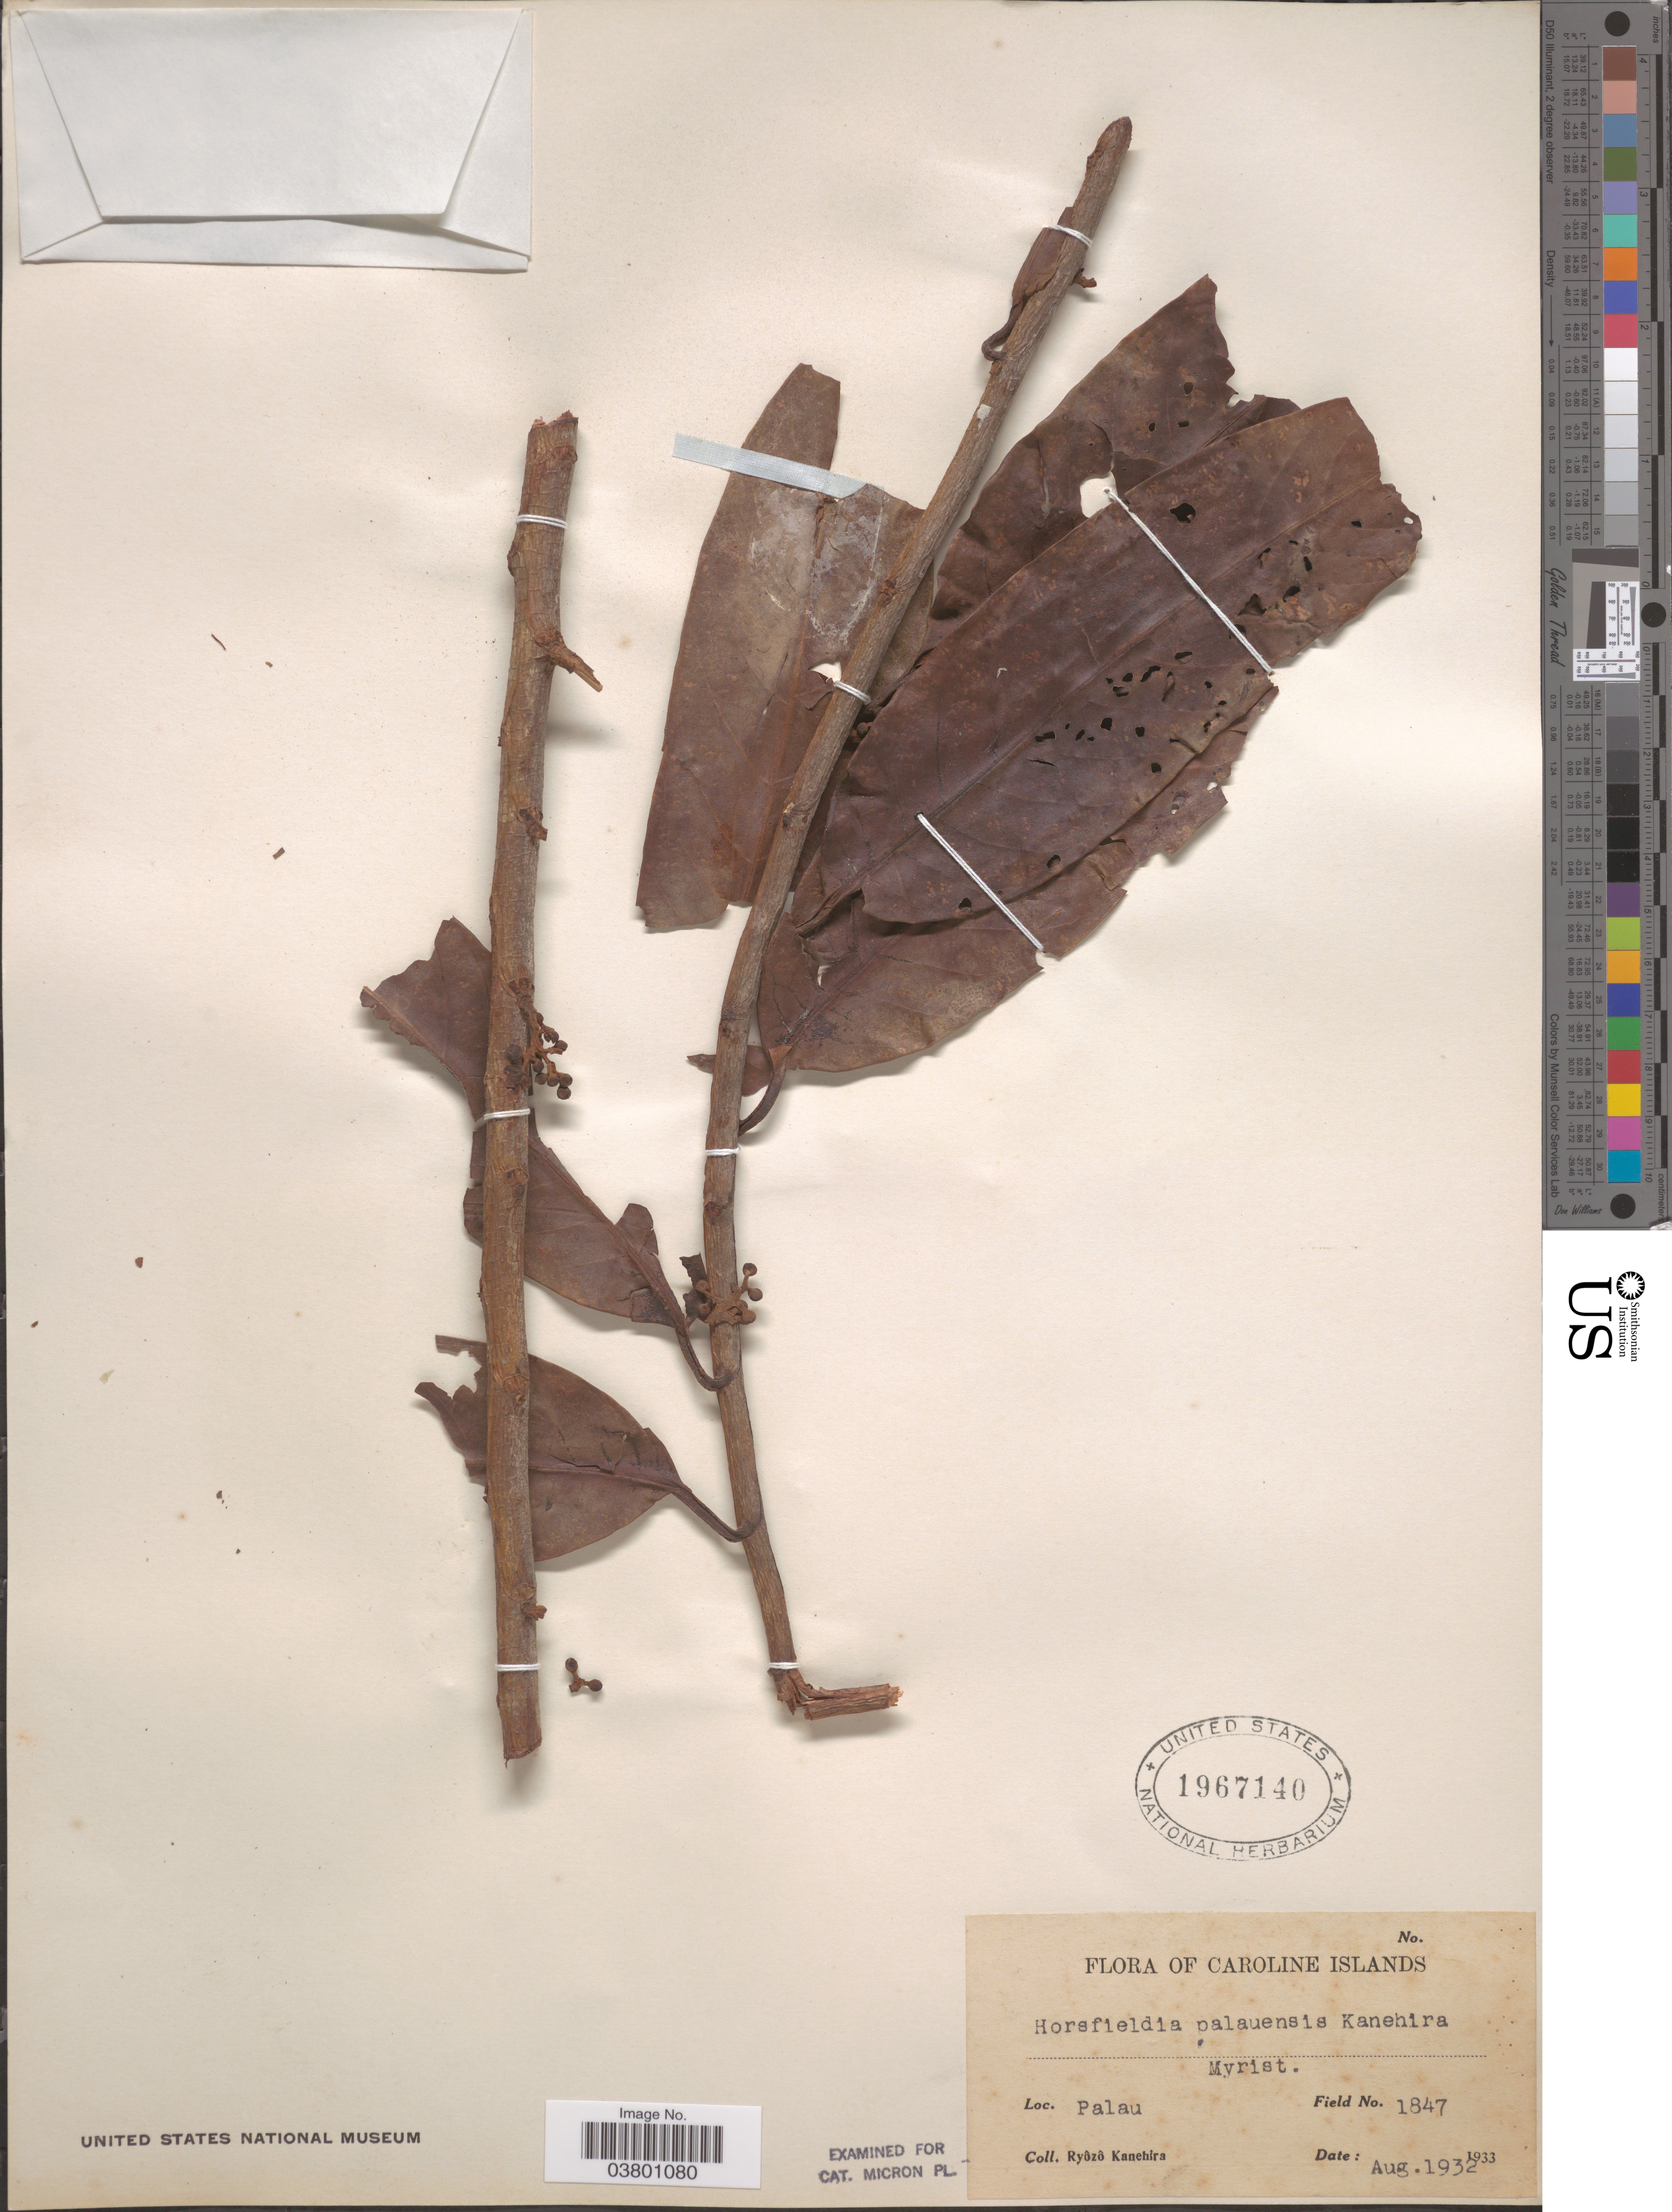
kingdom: Plantae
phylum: Tracheophyta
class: Magnoliopsida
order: Magnoliales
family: Myristicaceae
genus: Horsfieldia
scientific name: Horsfieldia palauensis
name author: Kaneh.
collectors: R. Kanehira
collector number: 1847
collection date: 1932-08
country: Palau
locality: Caroline Islands. Palau.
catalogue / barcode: US 1967140